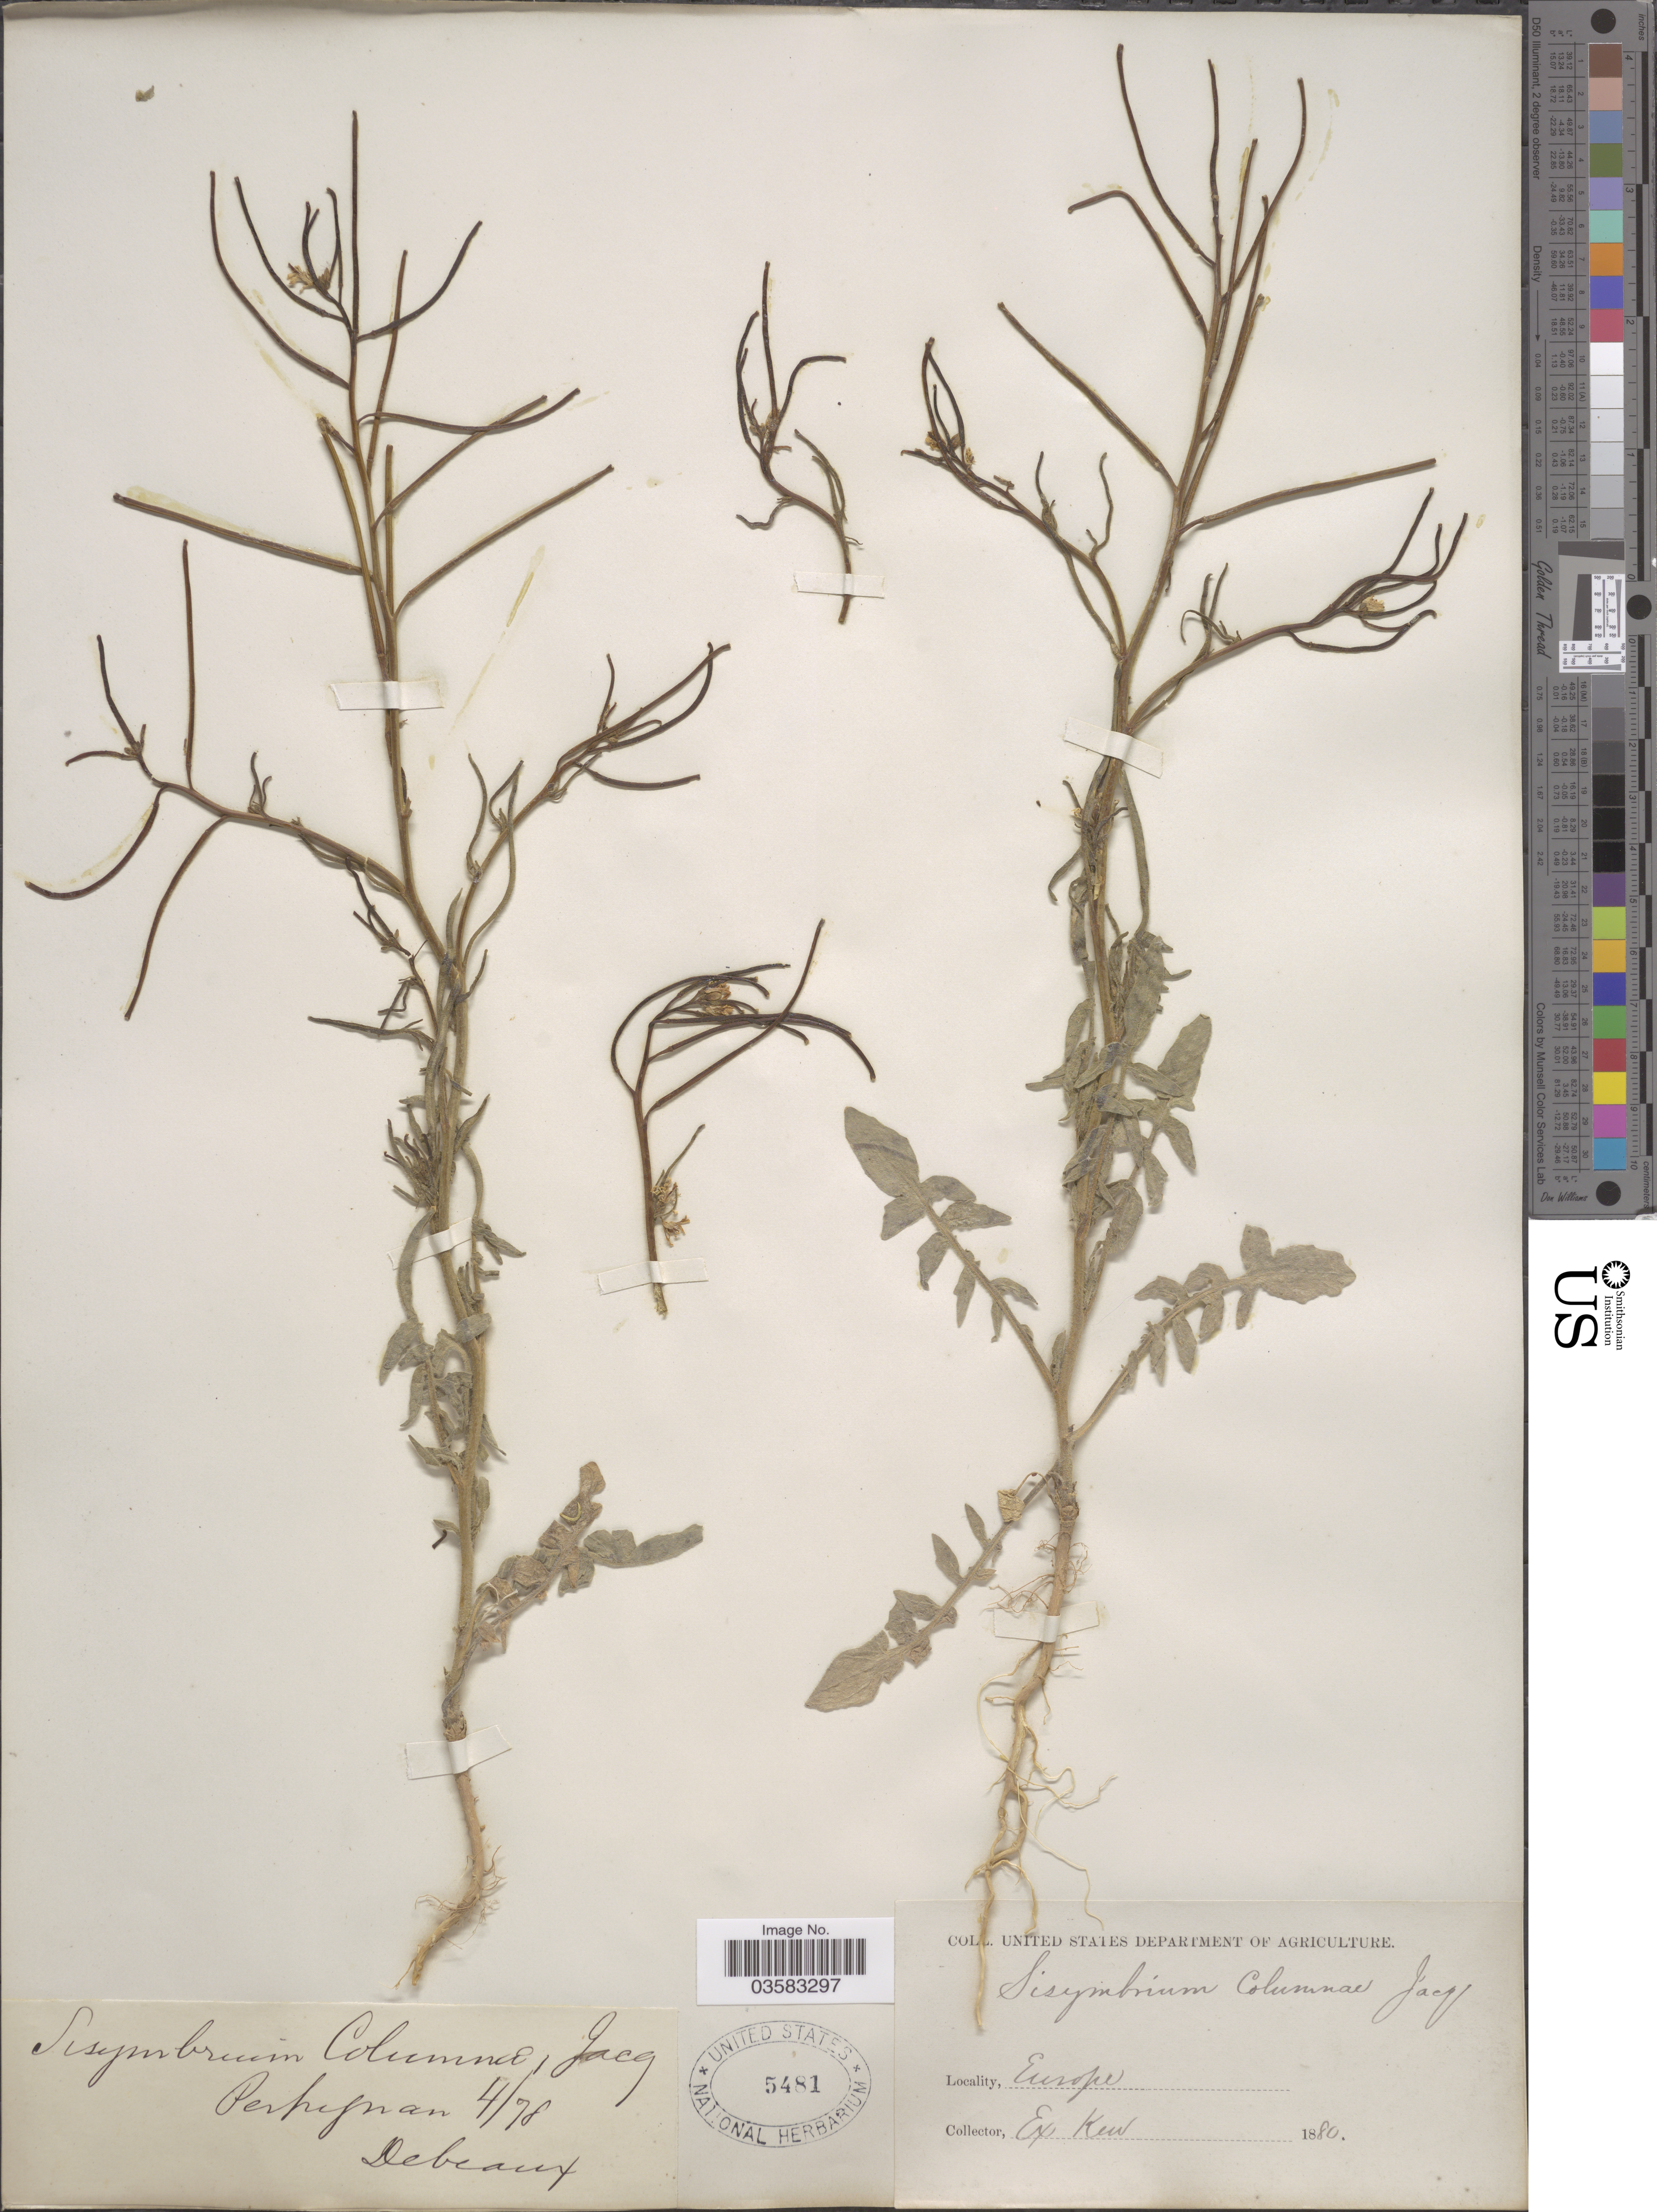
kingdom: Plantae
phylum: Tracheophyta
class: Magnoliopsida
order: Brassicales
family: Brassicaceae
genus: Sisymbrium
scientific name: Sisymbrium columnae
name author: Jacq.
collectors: -. Debeaux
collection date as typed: Transcribed d/m/y: /4/78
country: France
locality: Perpignan. Europe.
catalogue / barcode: US 5481